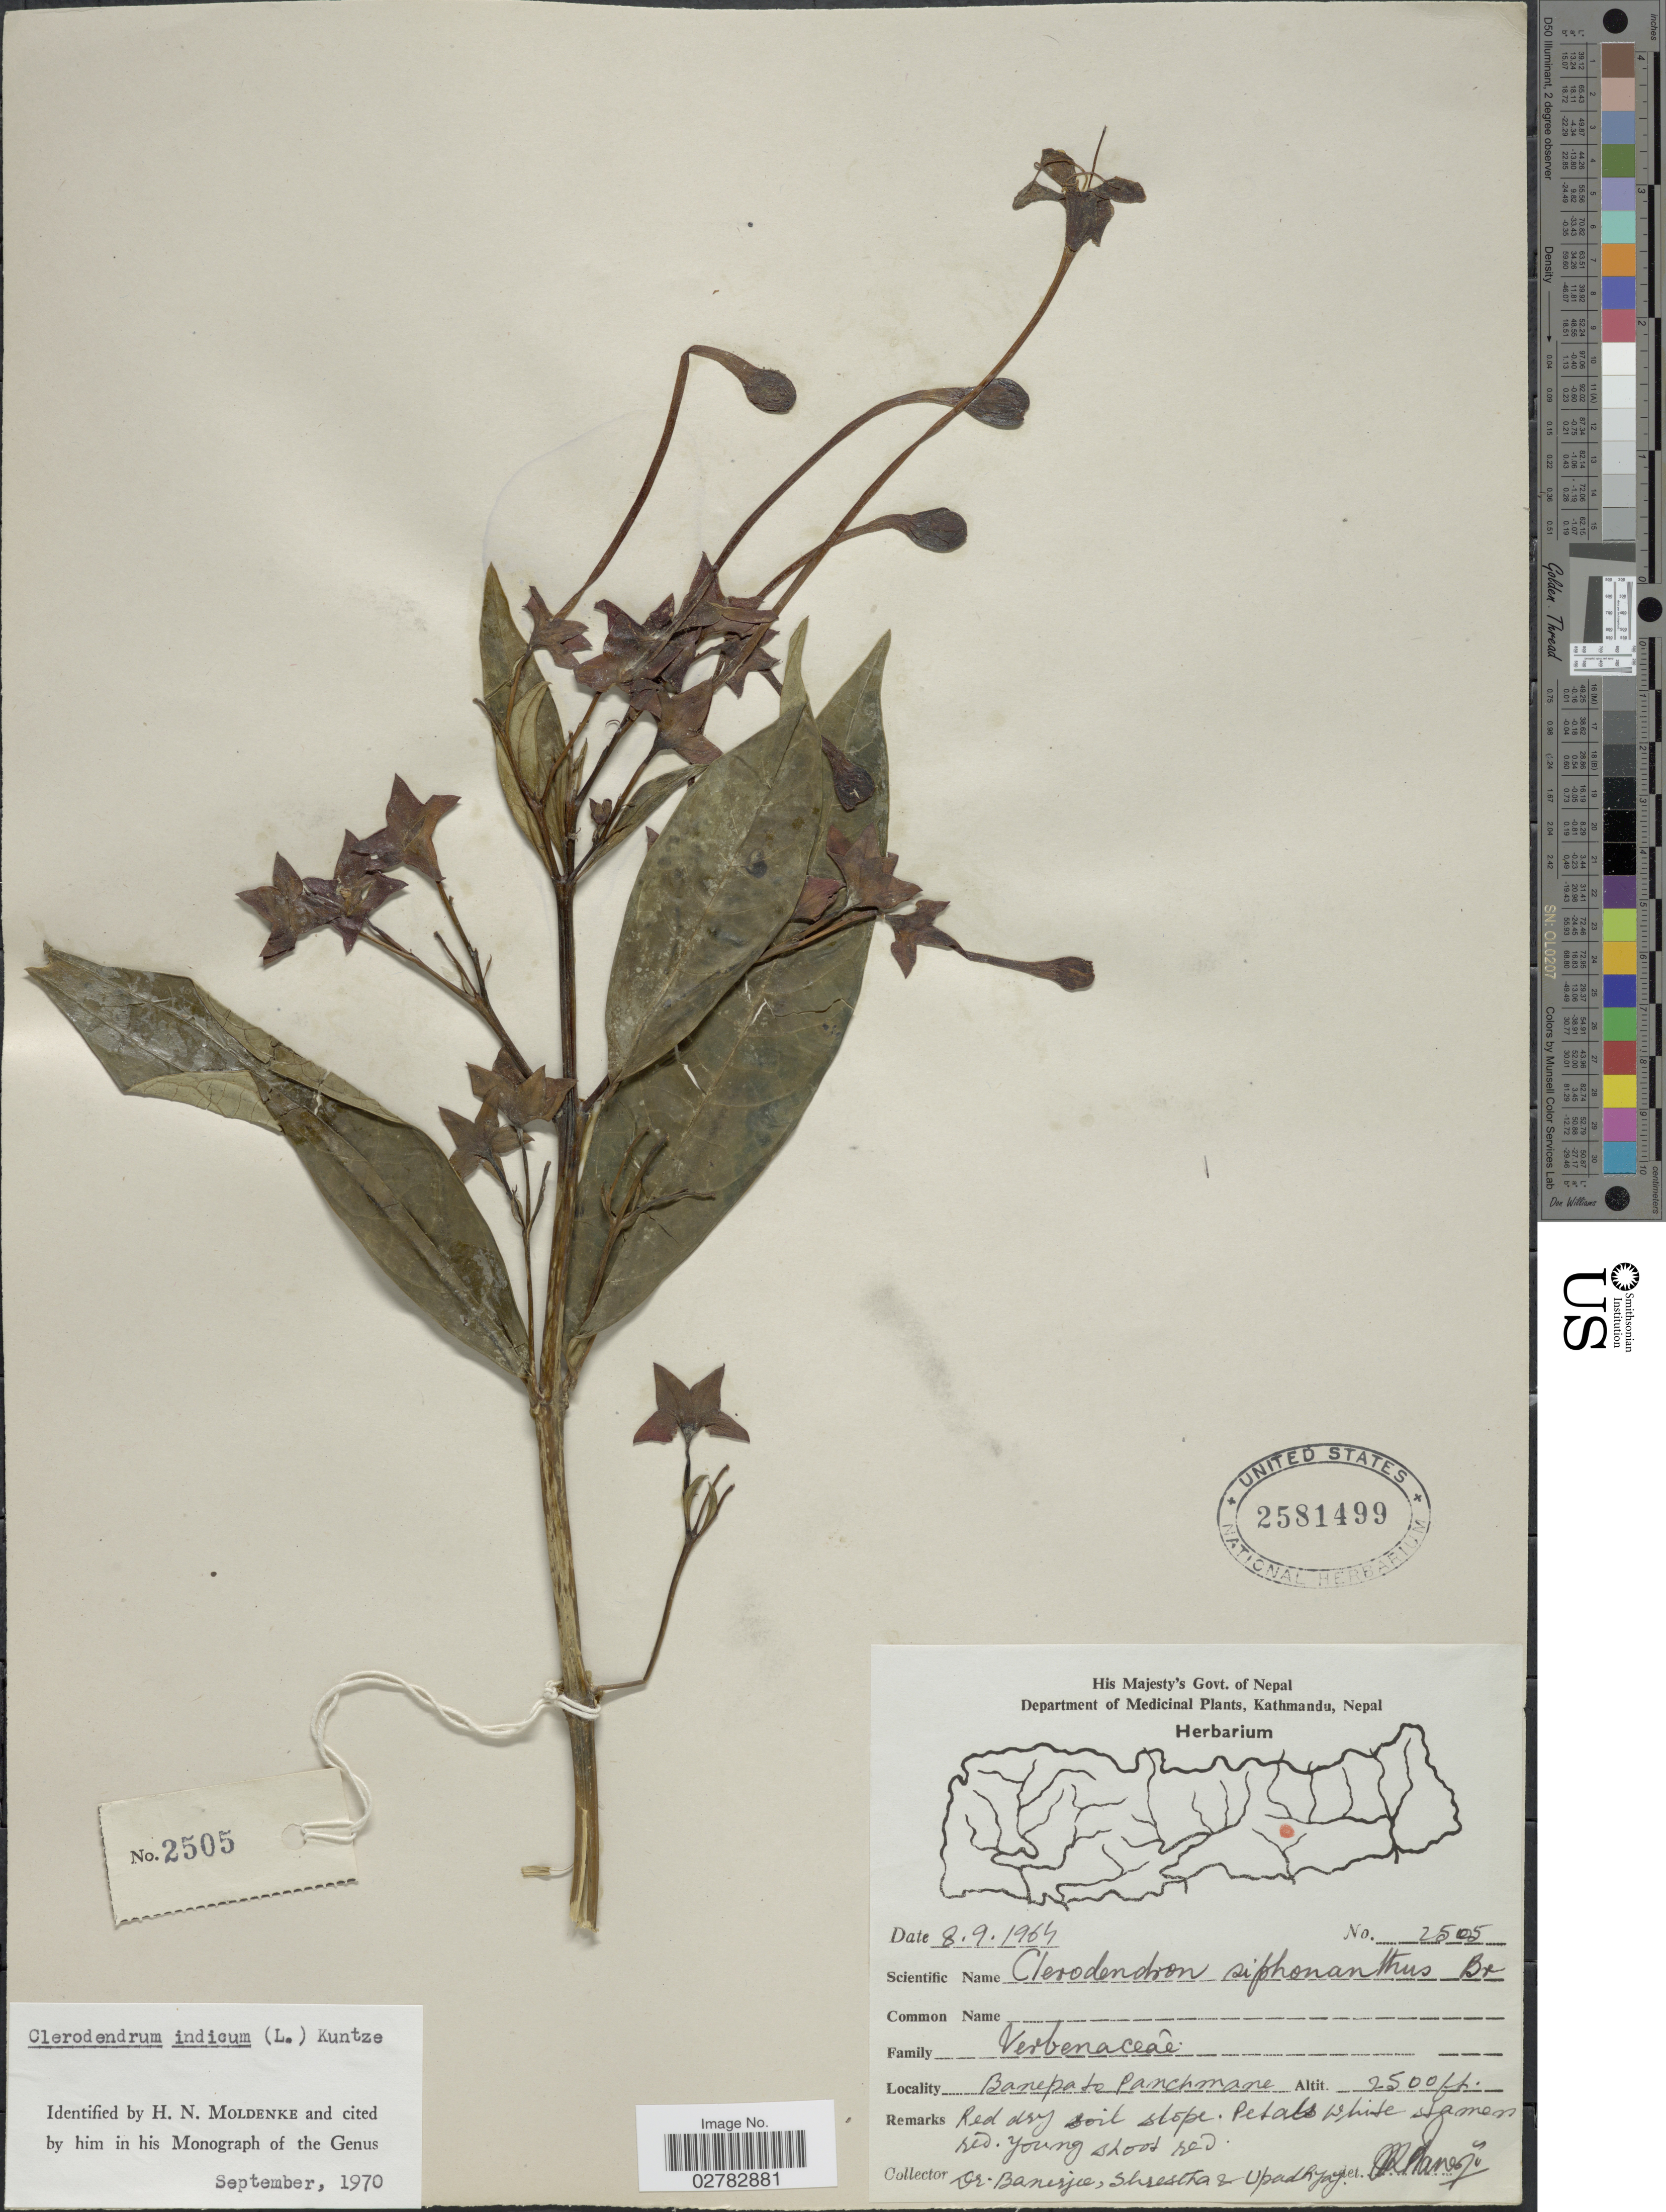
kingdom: Plantae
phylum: Tracheophyta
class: Magnoliopsida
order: Lamiales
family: Lamiaceae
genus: Clerodendrum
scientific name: Clerodendrum indicum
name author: (L.) Kuntze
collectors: -. Banerjee, -. Shrestha & Upadhyay, --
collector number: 2505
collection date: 1964-09-08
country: Nepal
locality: Banepato Pamchmane.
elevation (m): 762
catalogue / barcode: US 2581499